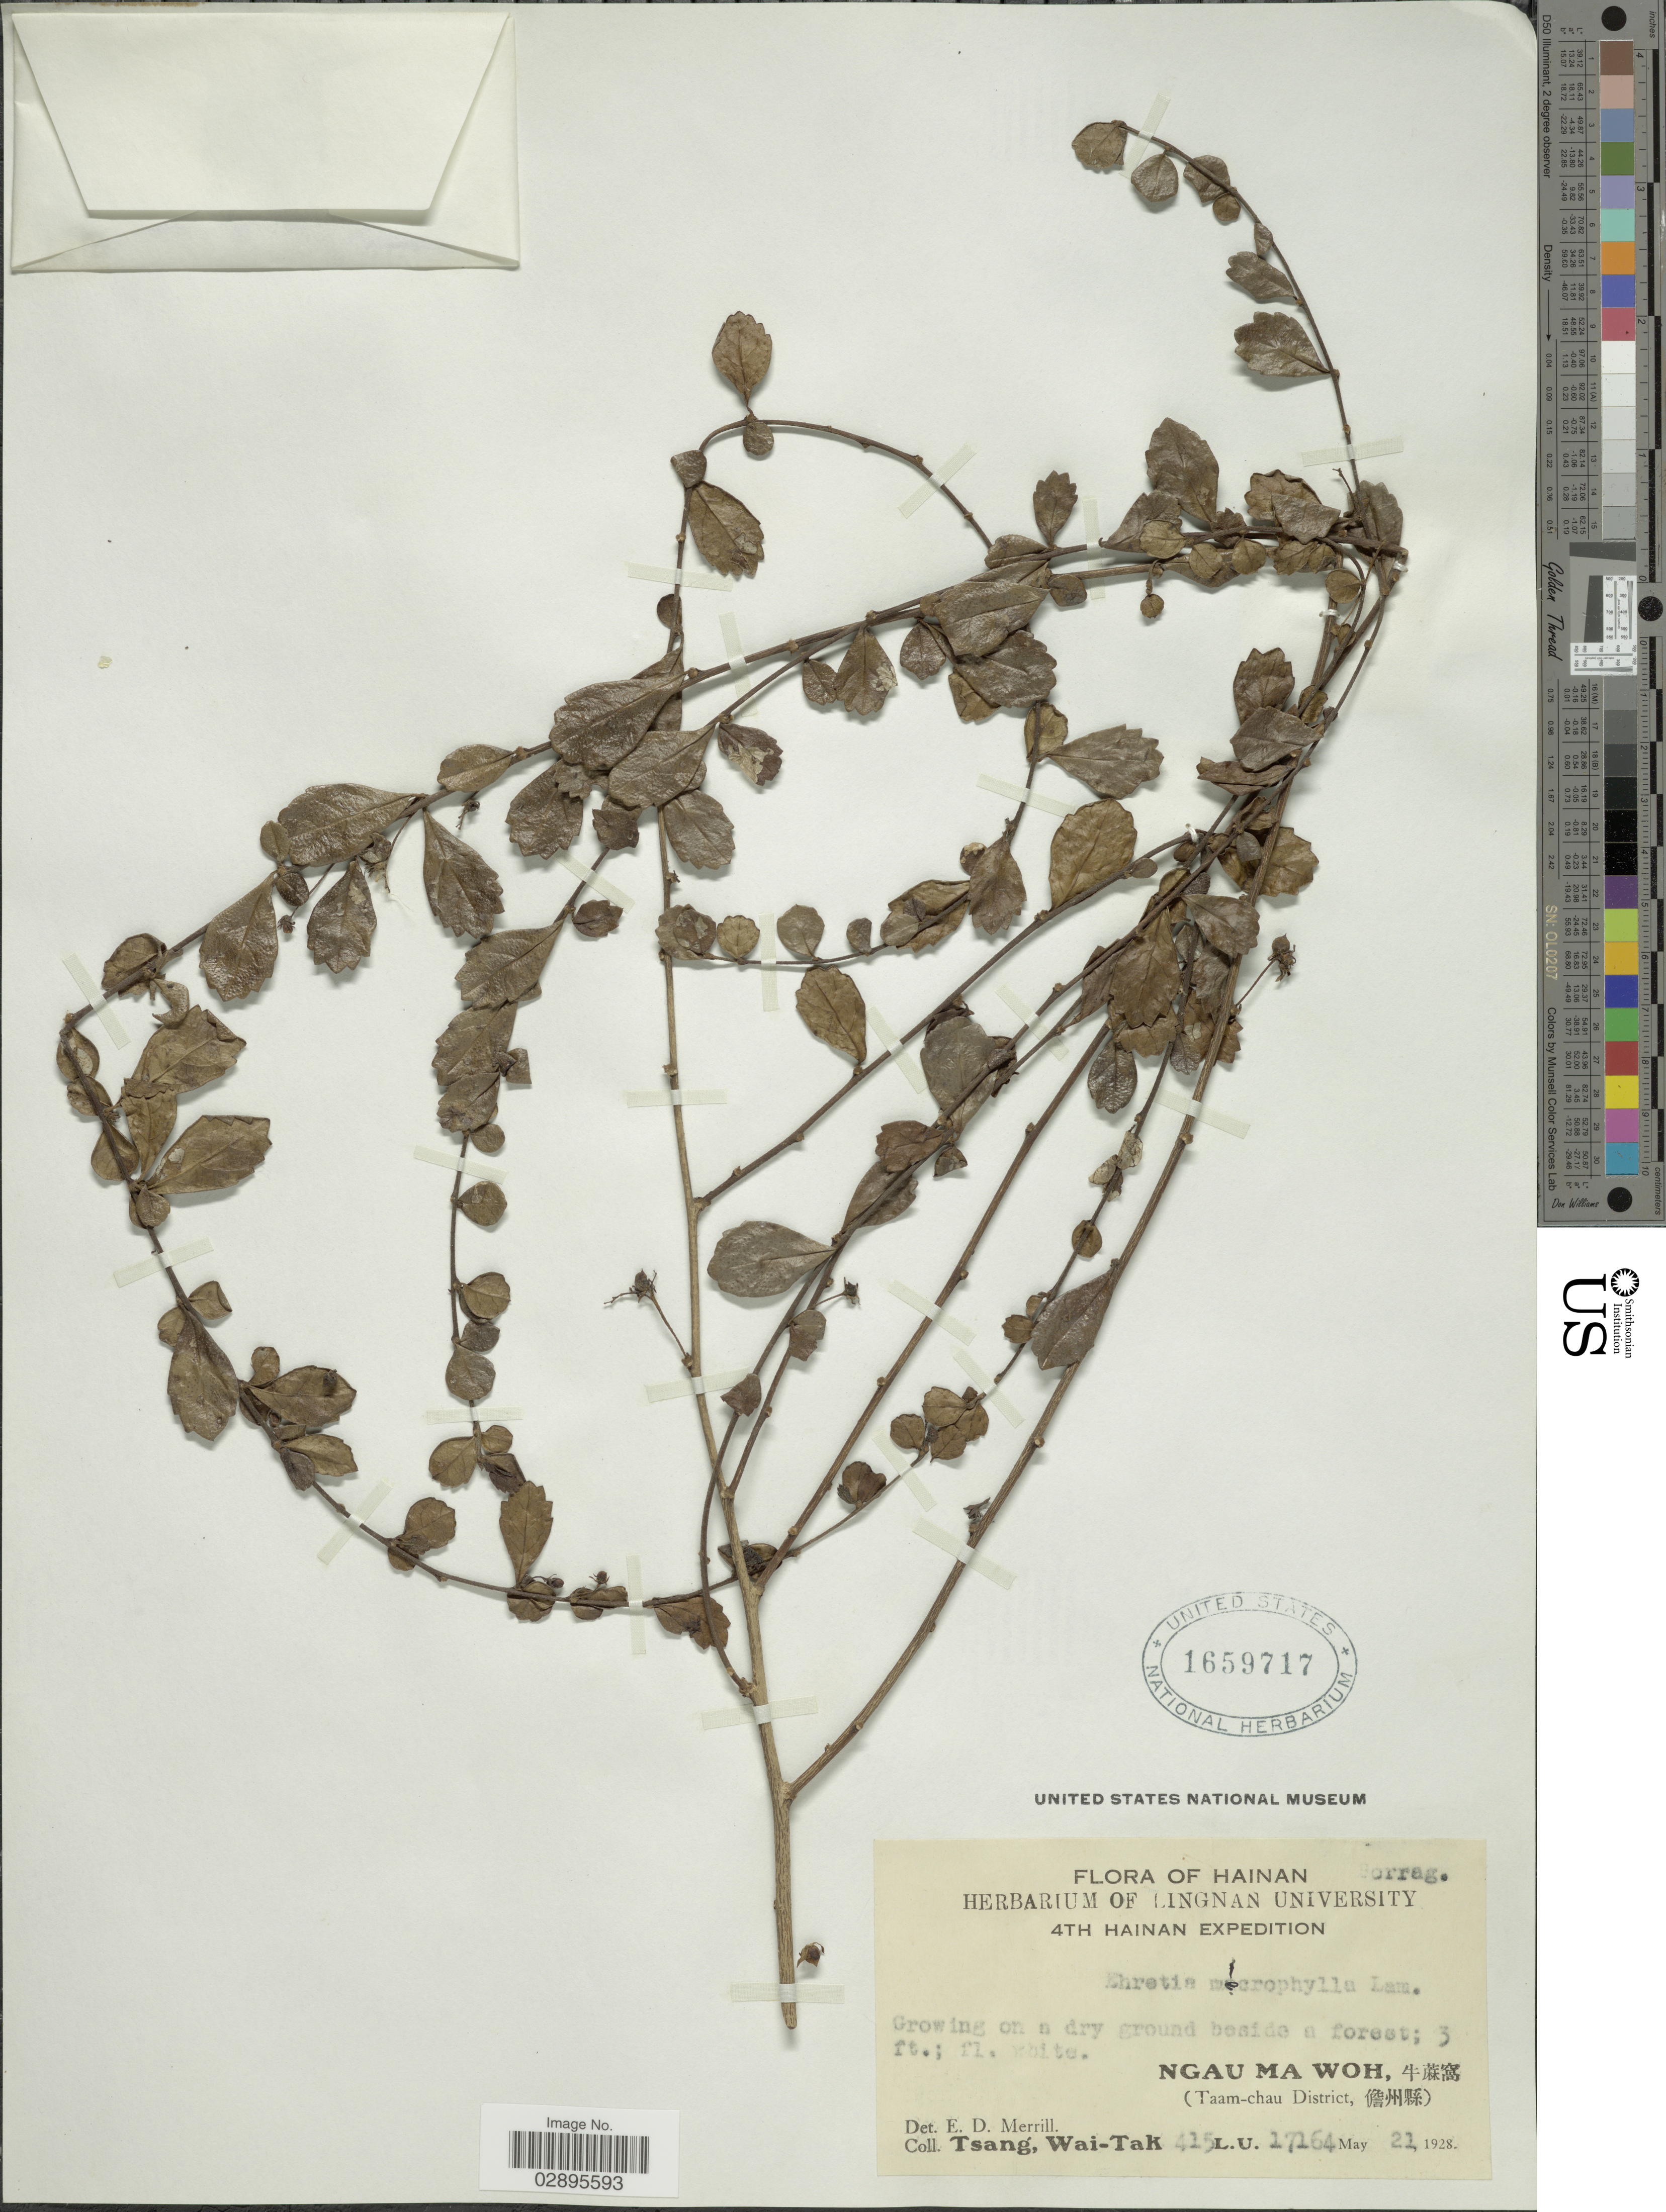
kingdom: Plantae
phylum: Tracheophyta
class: Magnoliopsida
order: Boraginales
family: Ehretiaceae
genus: Ehretia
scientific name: Ehretia microphylla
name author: Lam.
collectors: W. T. Tsang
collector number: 415/17164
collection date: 1928-05-21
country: China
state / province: Hainan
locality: Ngau Ma Woh (Taam-chau District).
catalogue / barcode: US 1659717